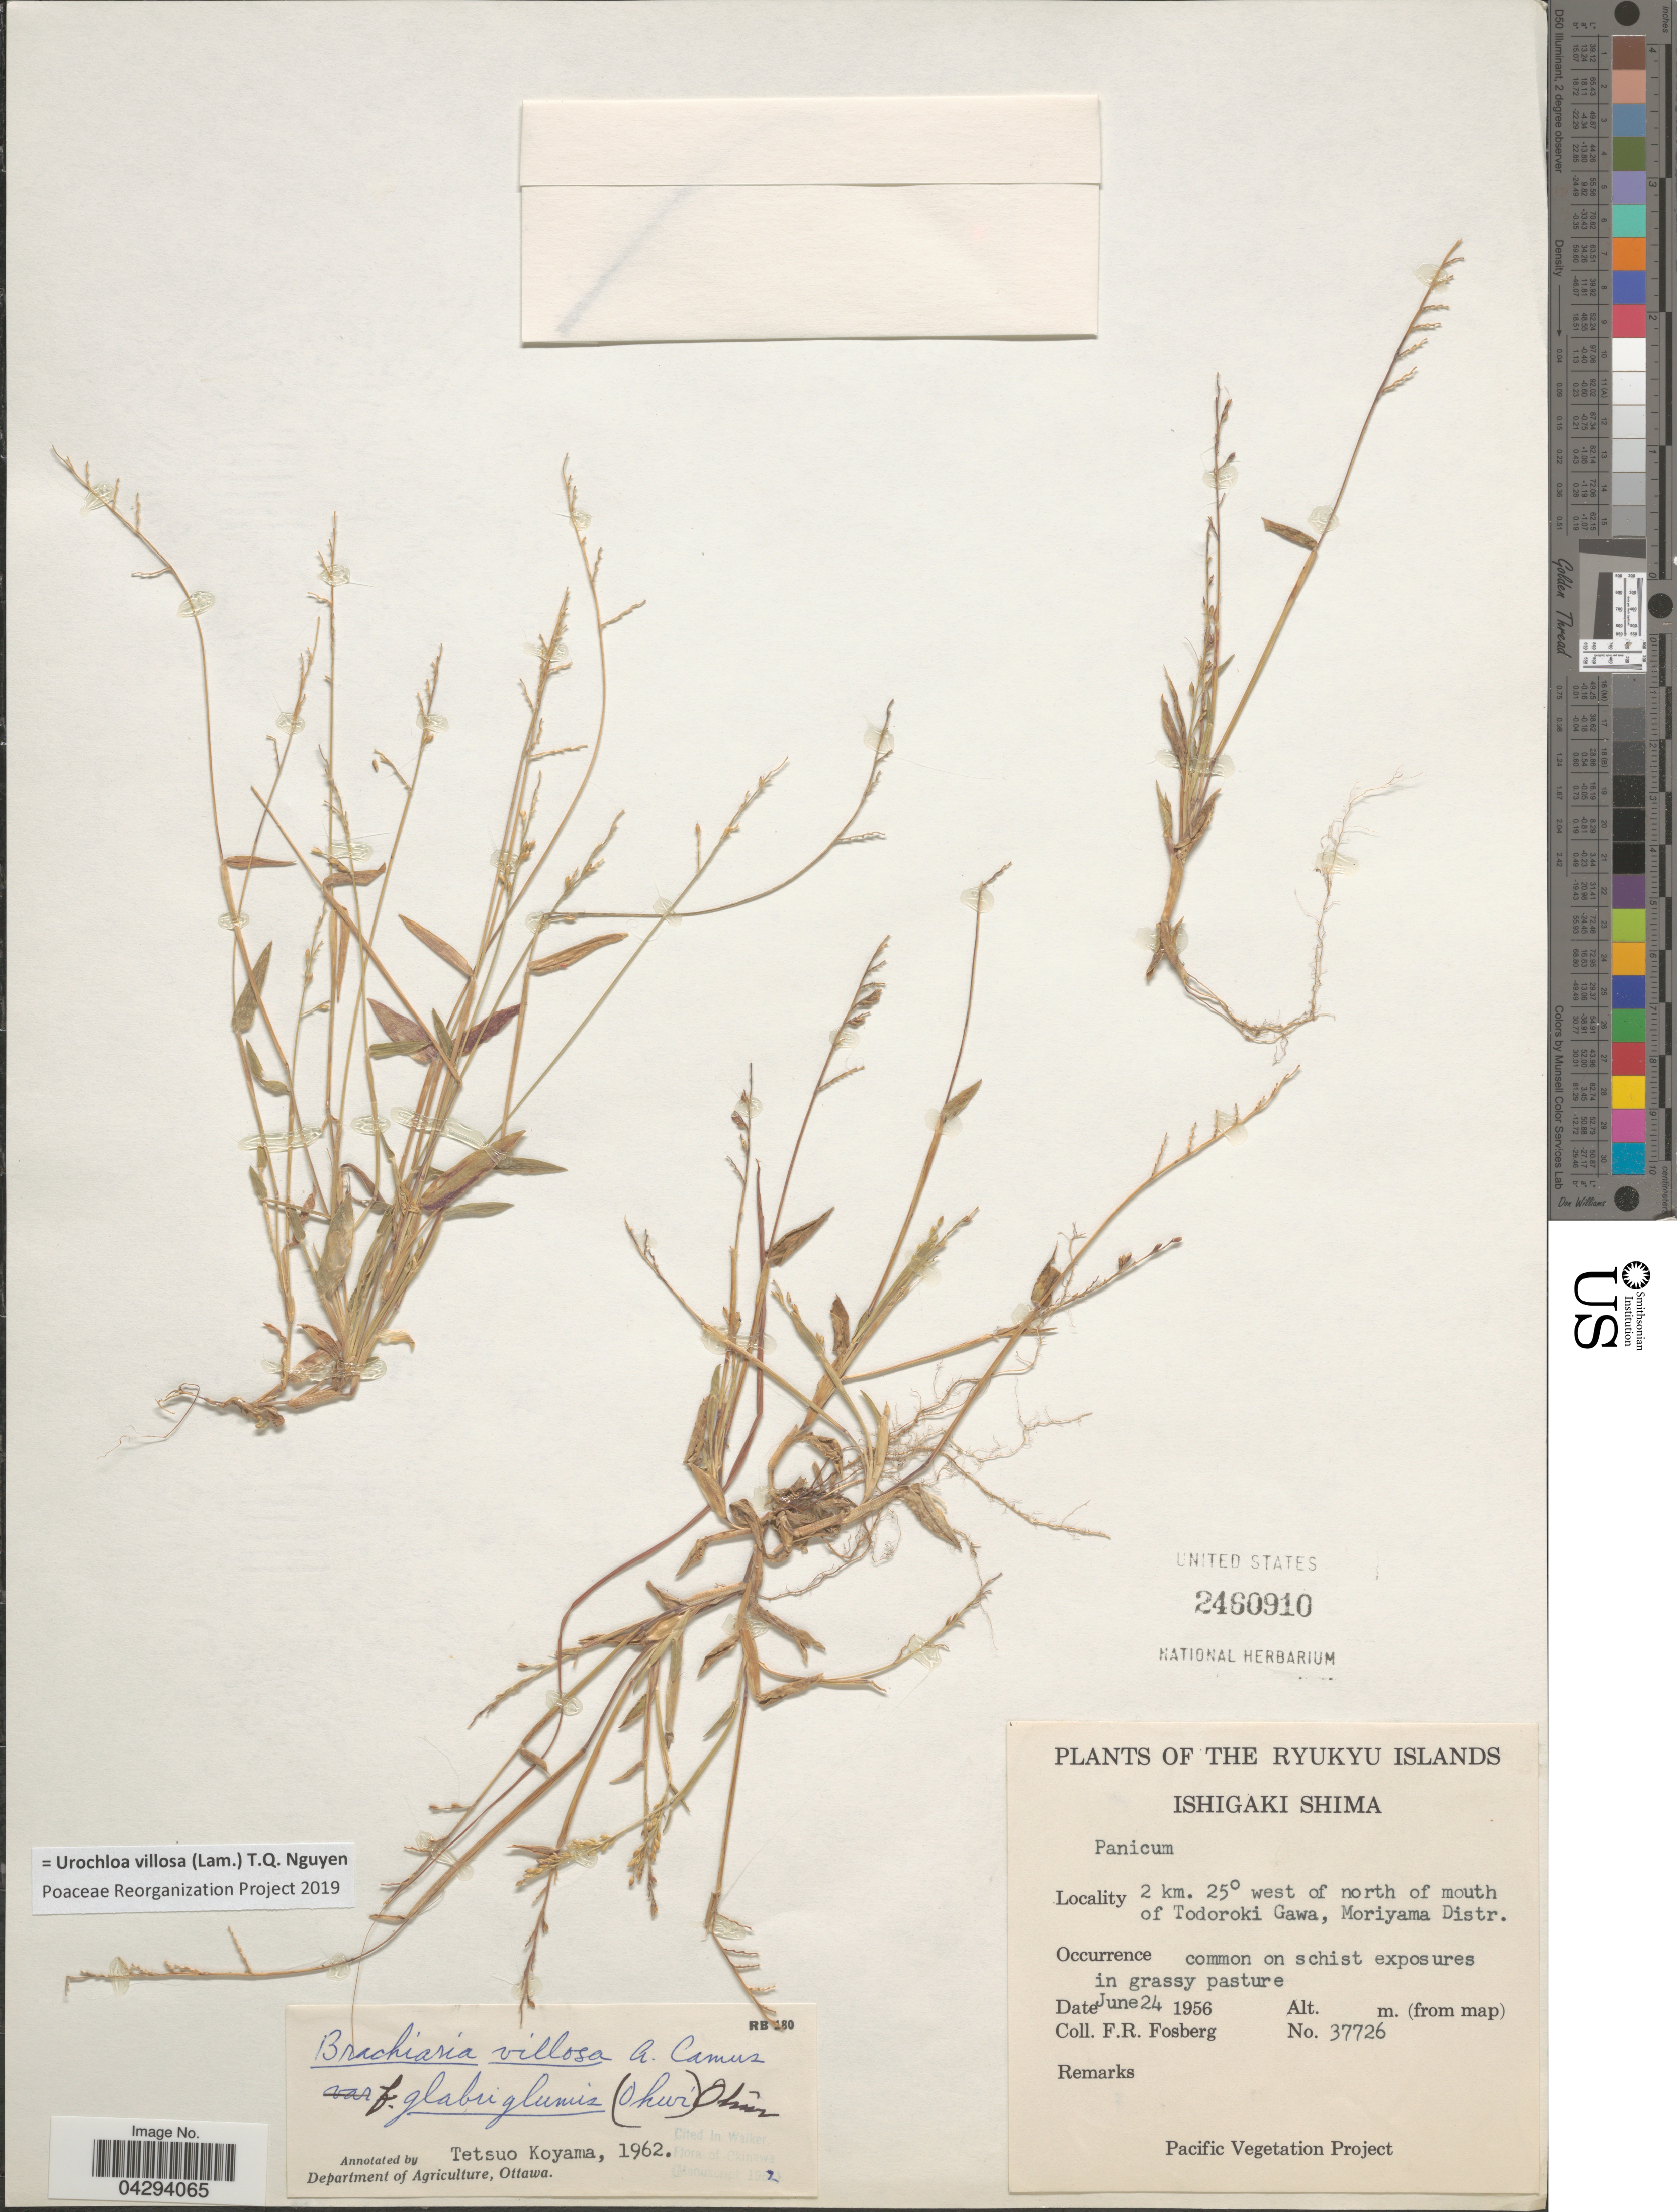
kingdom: Plantae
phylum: Tracheophyta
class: Liliopsida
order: Poales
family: Poaceae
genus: Urochloa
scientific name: Urochloa villosa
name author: (Lam.) T.Q. Nguyen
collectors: F. R. Fosberg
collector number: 37726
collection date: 1956-06-24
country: Japan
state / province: Okinawa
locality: The Ryukyu Islands. Ishigaki Shima. 2 km. 25° west of north of mouth of Todoroki Gawa, Moriyama Distr.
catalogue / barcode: US 2460910